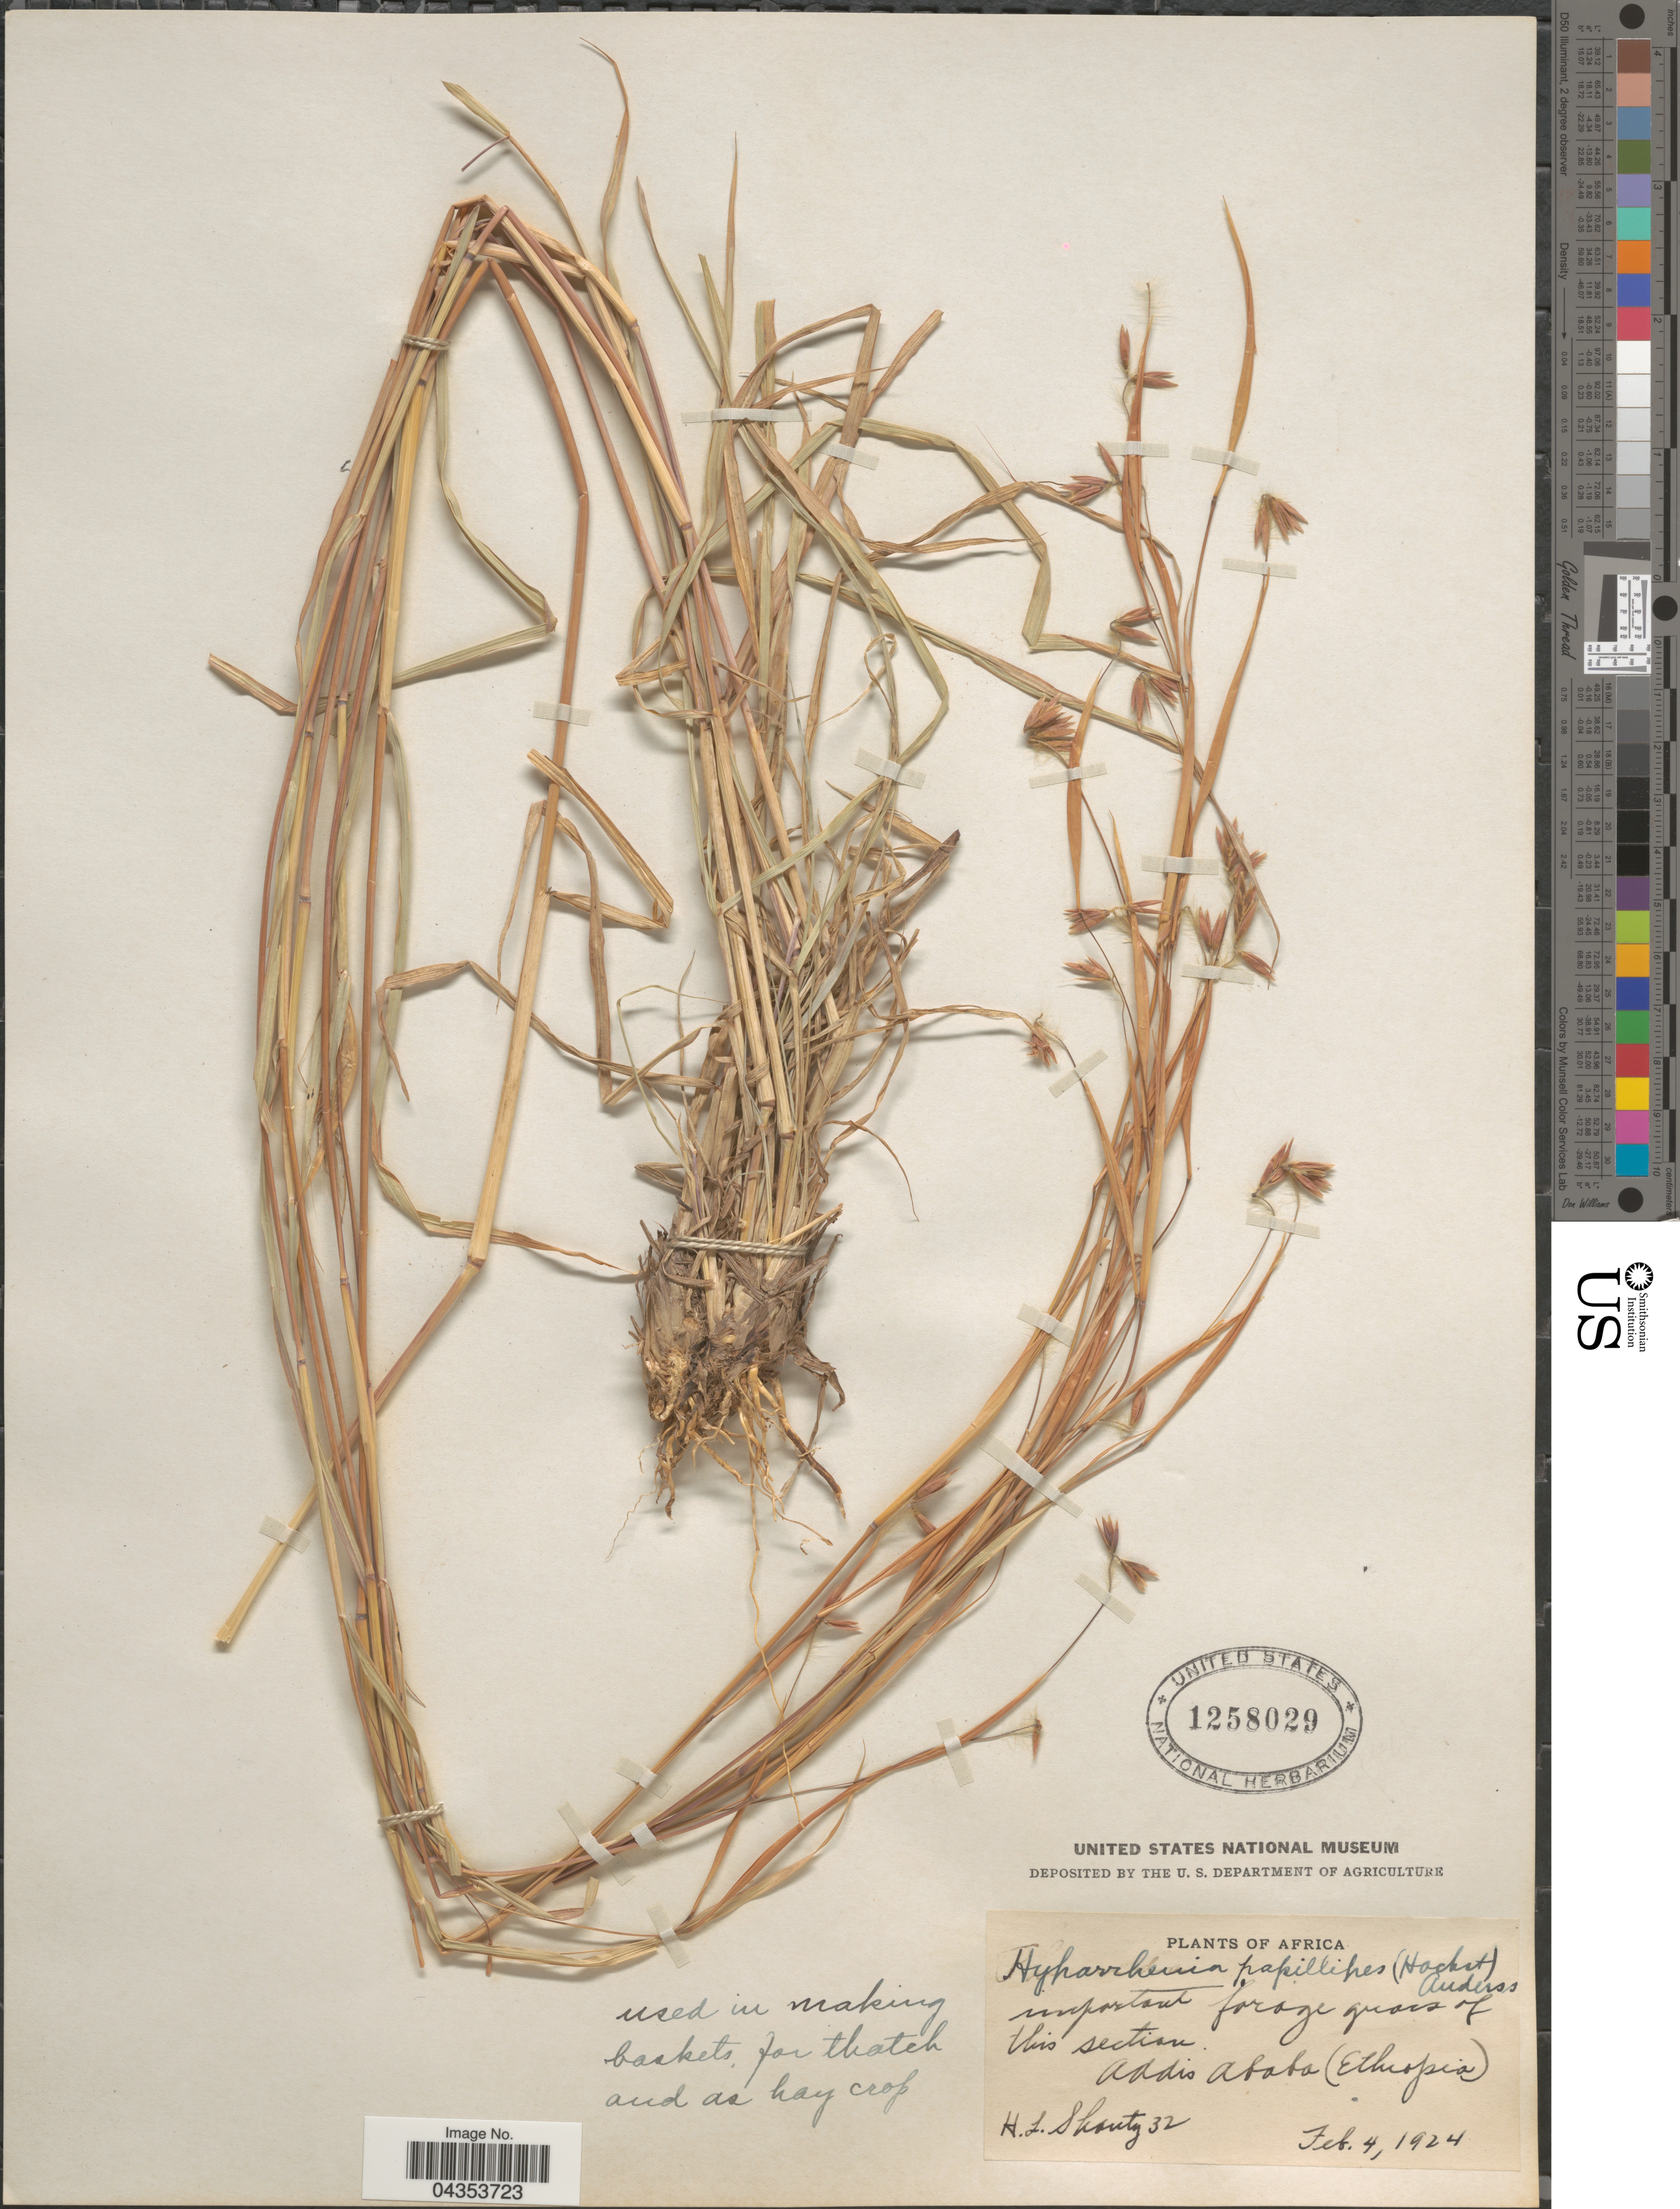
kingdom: Plantae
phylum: Tracheophyta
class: Liliopsida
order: Poales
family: Poaceae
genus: Hyparrhenia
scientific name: Hyparrhenia papillipes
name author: (Hochst. ex A. Rich.) Andersson ex Stapf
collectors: H. Shantz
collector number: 32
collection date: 1924-02-04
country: Ethiopia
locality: Addis Ababa.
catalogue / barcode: US 1258029